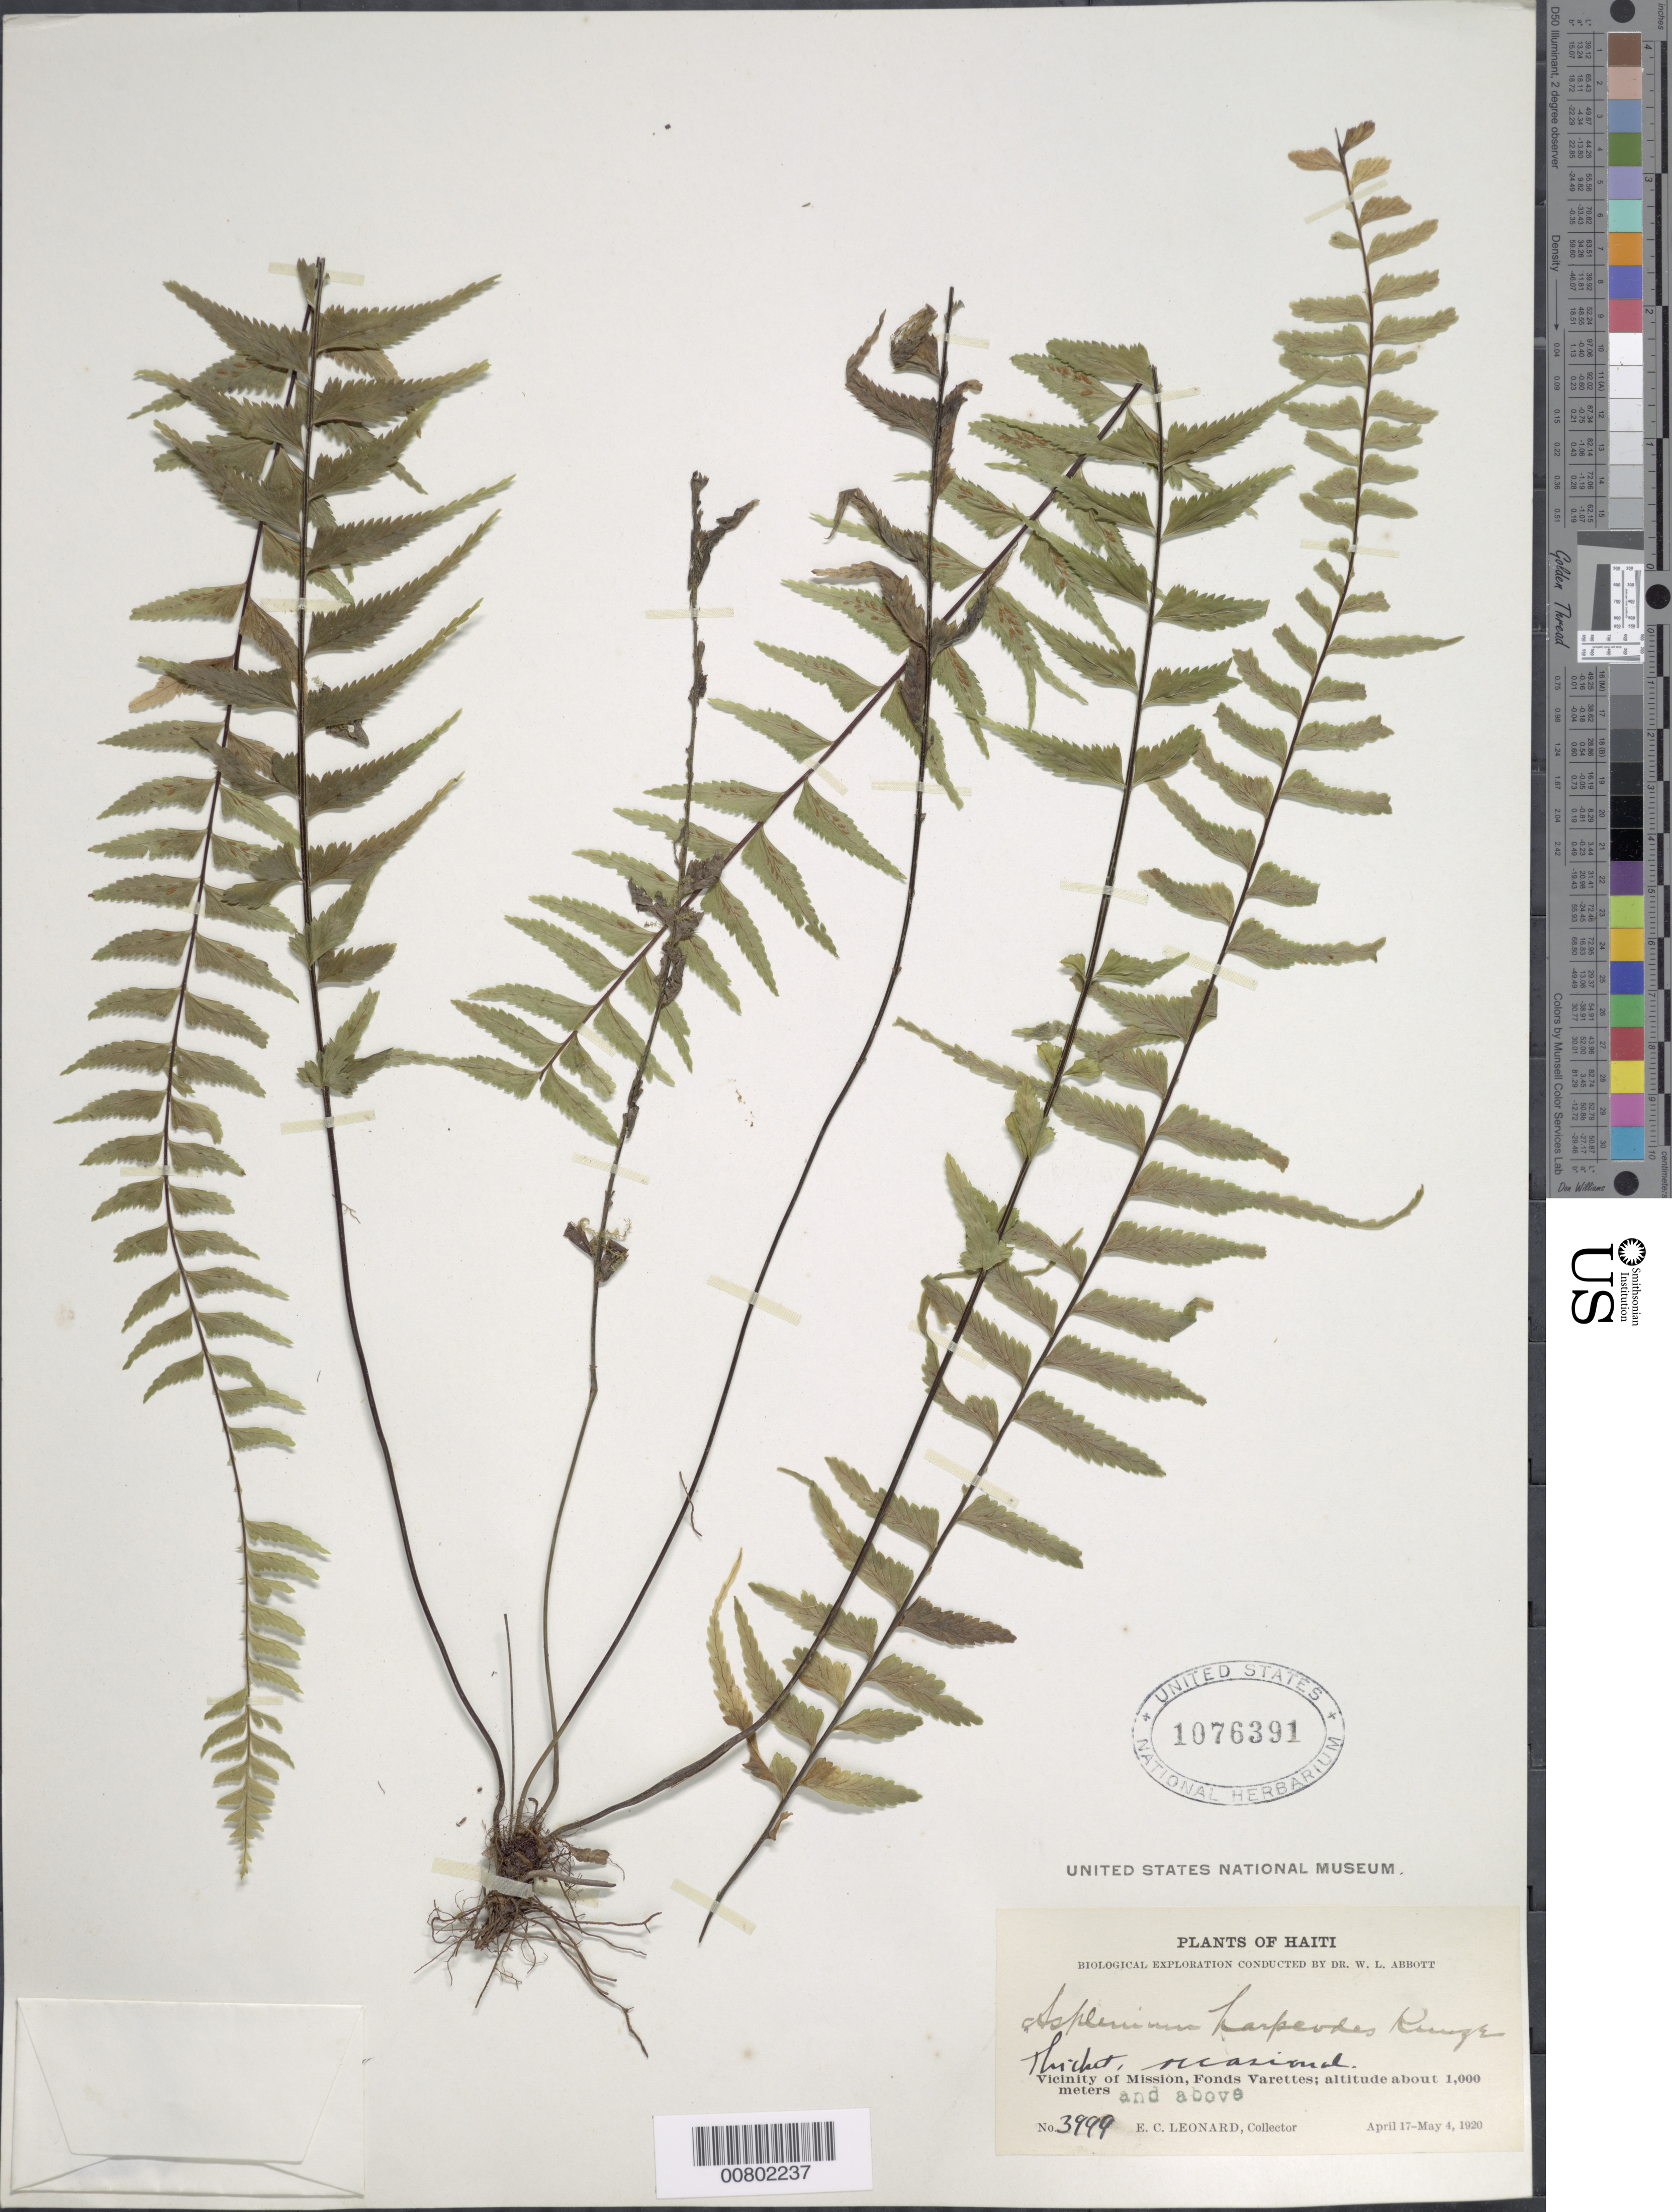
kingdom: Plantae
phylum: Tracheophyta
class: Polypodiopsida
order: Polypodiales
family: Aspleniaceae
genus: Asplenium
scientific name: Asplenium harpeodes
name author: Kunze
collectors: E. C. Leonard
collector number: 3999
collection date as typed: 17 Apr 1920 to 04 May 1920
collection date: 1920-04-17/1920-05-04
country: Haiti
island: Hispaniola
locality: Fonds Varettes, vicinity Mission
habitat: Thicket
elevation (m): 1000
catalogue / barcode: US 1076391